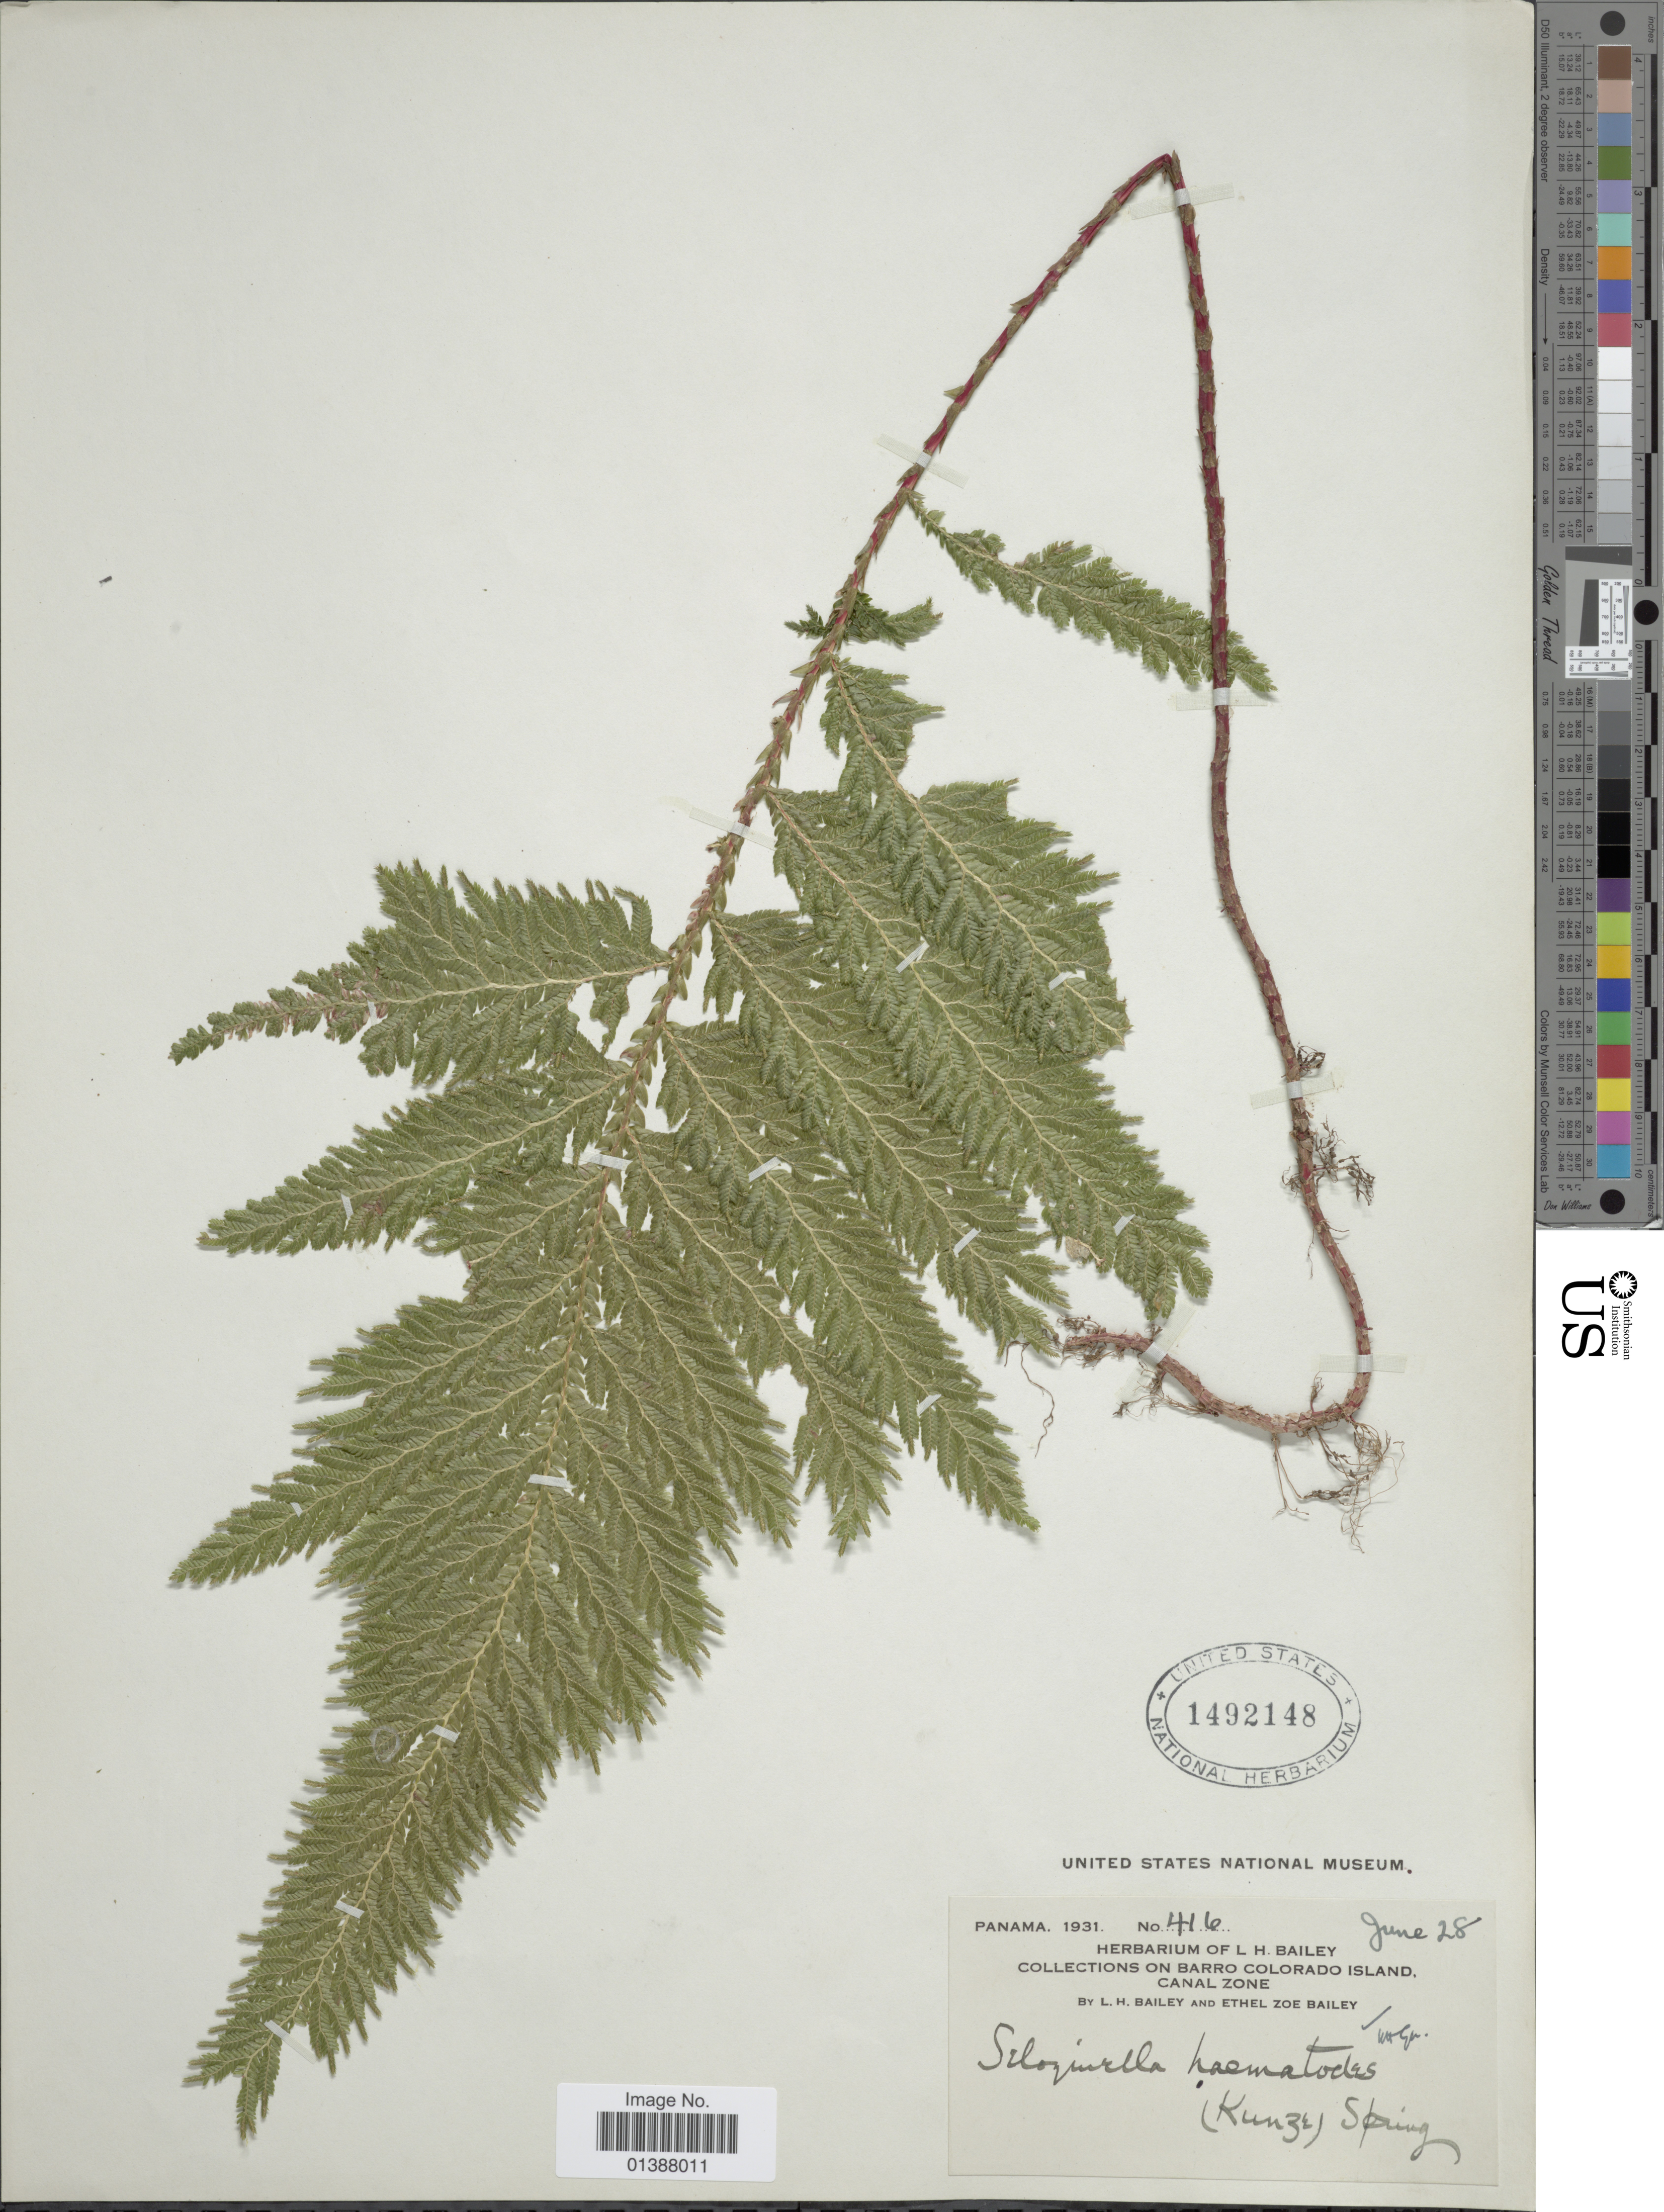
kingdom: Plantae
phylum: Tracheophyta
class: Lycopodiopsida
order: Selaginellales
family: Selaginellaceae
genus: Selaginella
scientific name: Selaginella haematodes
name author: (Kunze) Spring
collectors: L. H. Bailey & E. Z. Bailey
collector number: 416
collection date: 1931-06-28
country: Panama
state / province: Panamá Oeste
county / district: Canal Zone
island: Barro Colorado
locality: Barro Colorado Island, canal Zone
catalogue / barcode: US 1492148